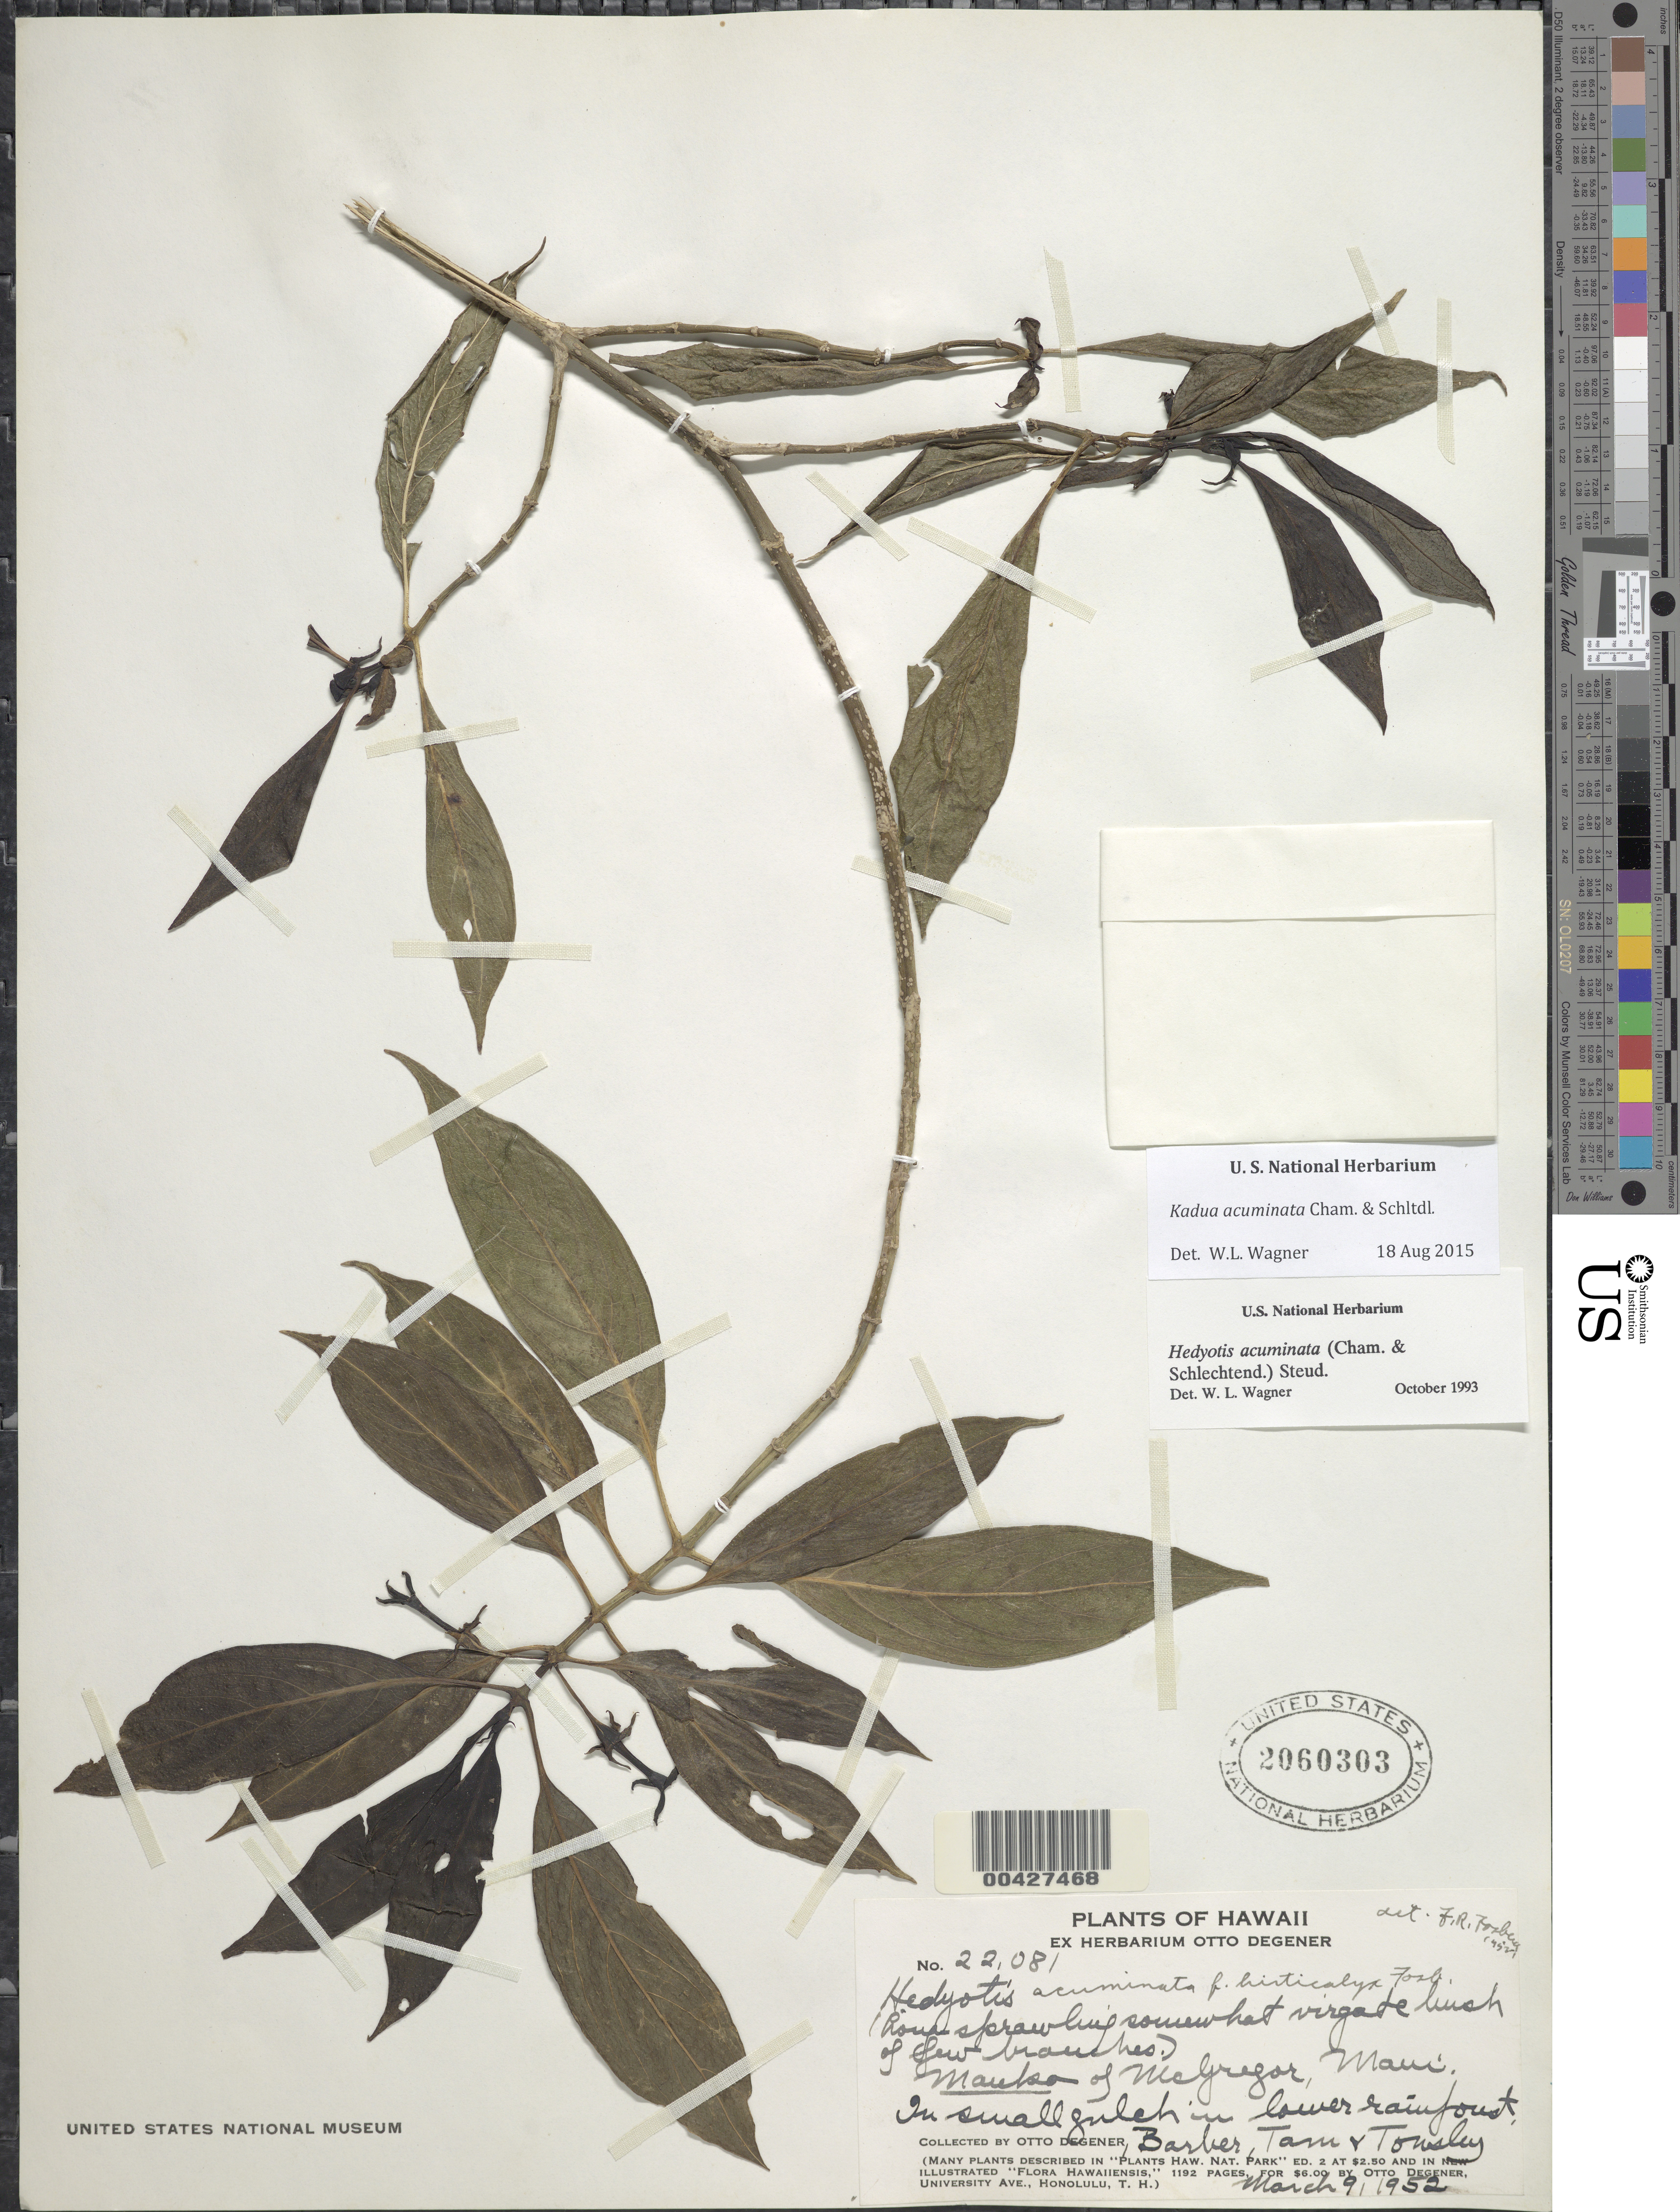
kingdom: Plantae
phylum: Tracheophyta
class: Magnoliopsida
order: Gentianales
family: Rubiaceae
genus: Kadua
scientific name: Kadua acuminata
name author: Cham. & Schltdl.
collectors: O. Degener, Barber, Tam & -. Tousley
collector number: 22081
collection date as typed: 9 Mar 1952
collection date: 1952-03-09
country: United States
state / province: Hawaii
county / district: Maui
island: Maui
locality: Mauka of McGregor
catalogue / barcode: US 2060303